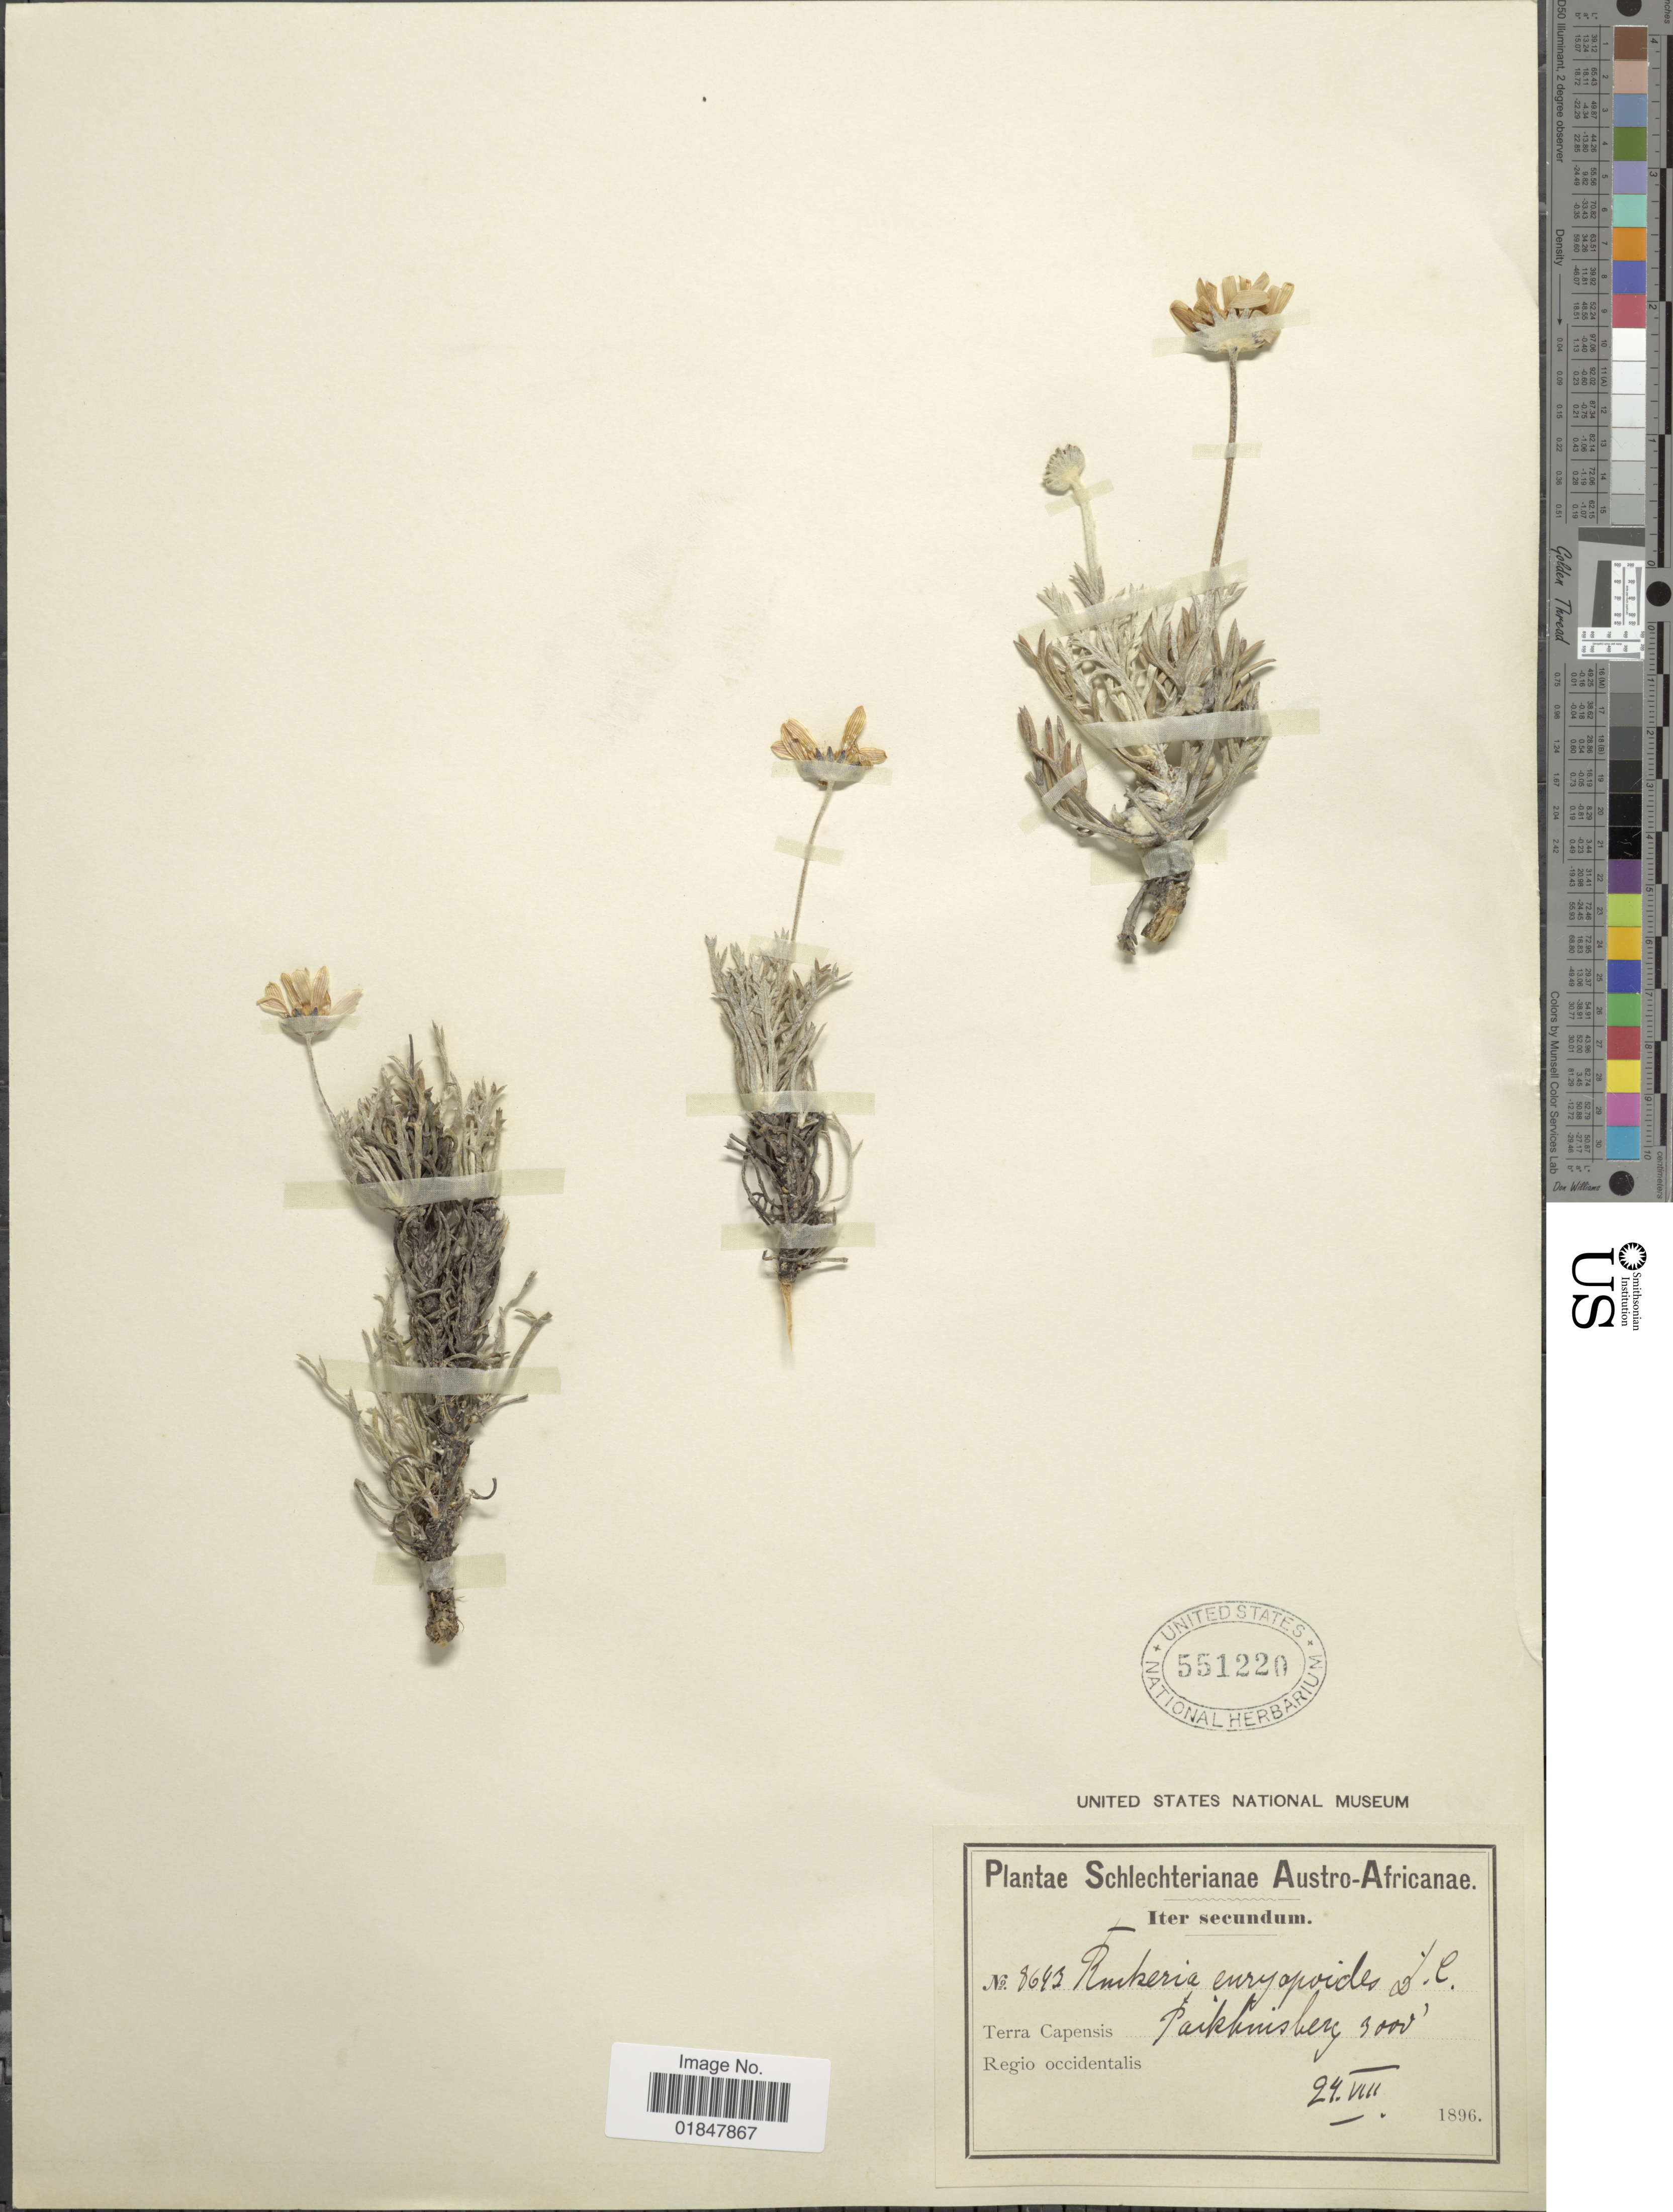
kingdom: Plantae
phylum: Tracheophyta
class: Magnoliopsida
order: Asterales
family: Asteraceae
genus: Euryops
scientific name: Euryops othonnoides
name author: (DC.) B. Nord.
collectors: Schlechter, --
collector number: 8643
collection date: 1896-08-24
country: South Africa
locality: Austro-Africanae, Terra Capensis, Regio occidentalis, Pakhuisberg.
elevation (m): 914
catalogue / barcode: US 551220